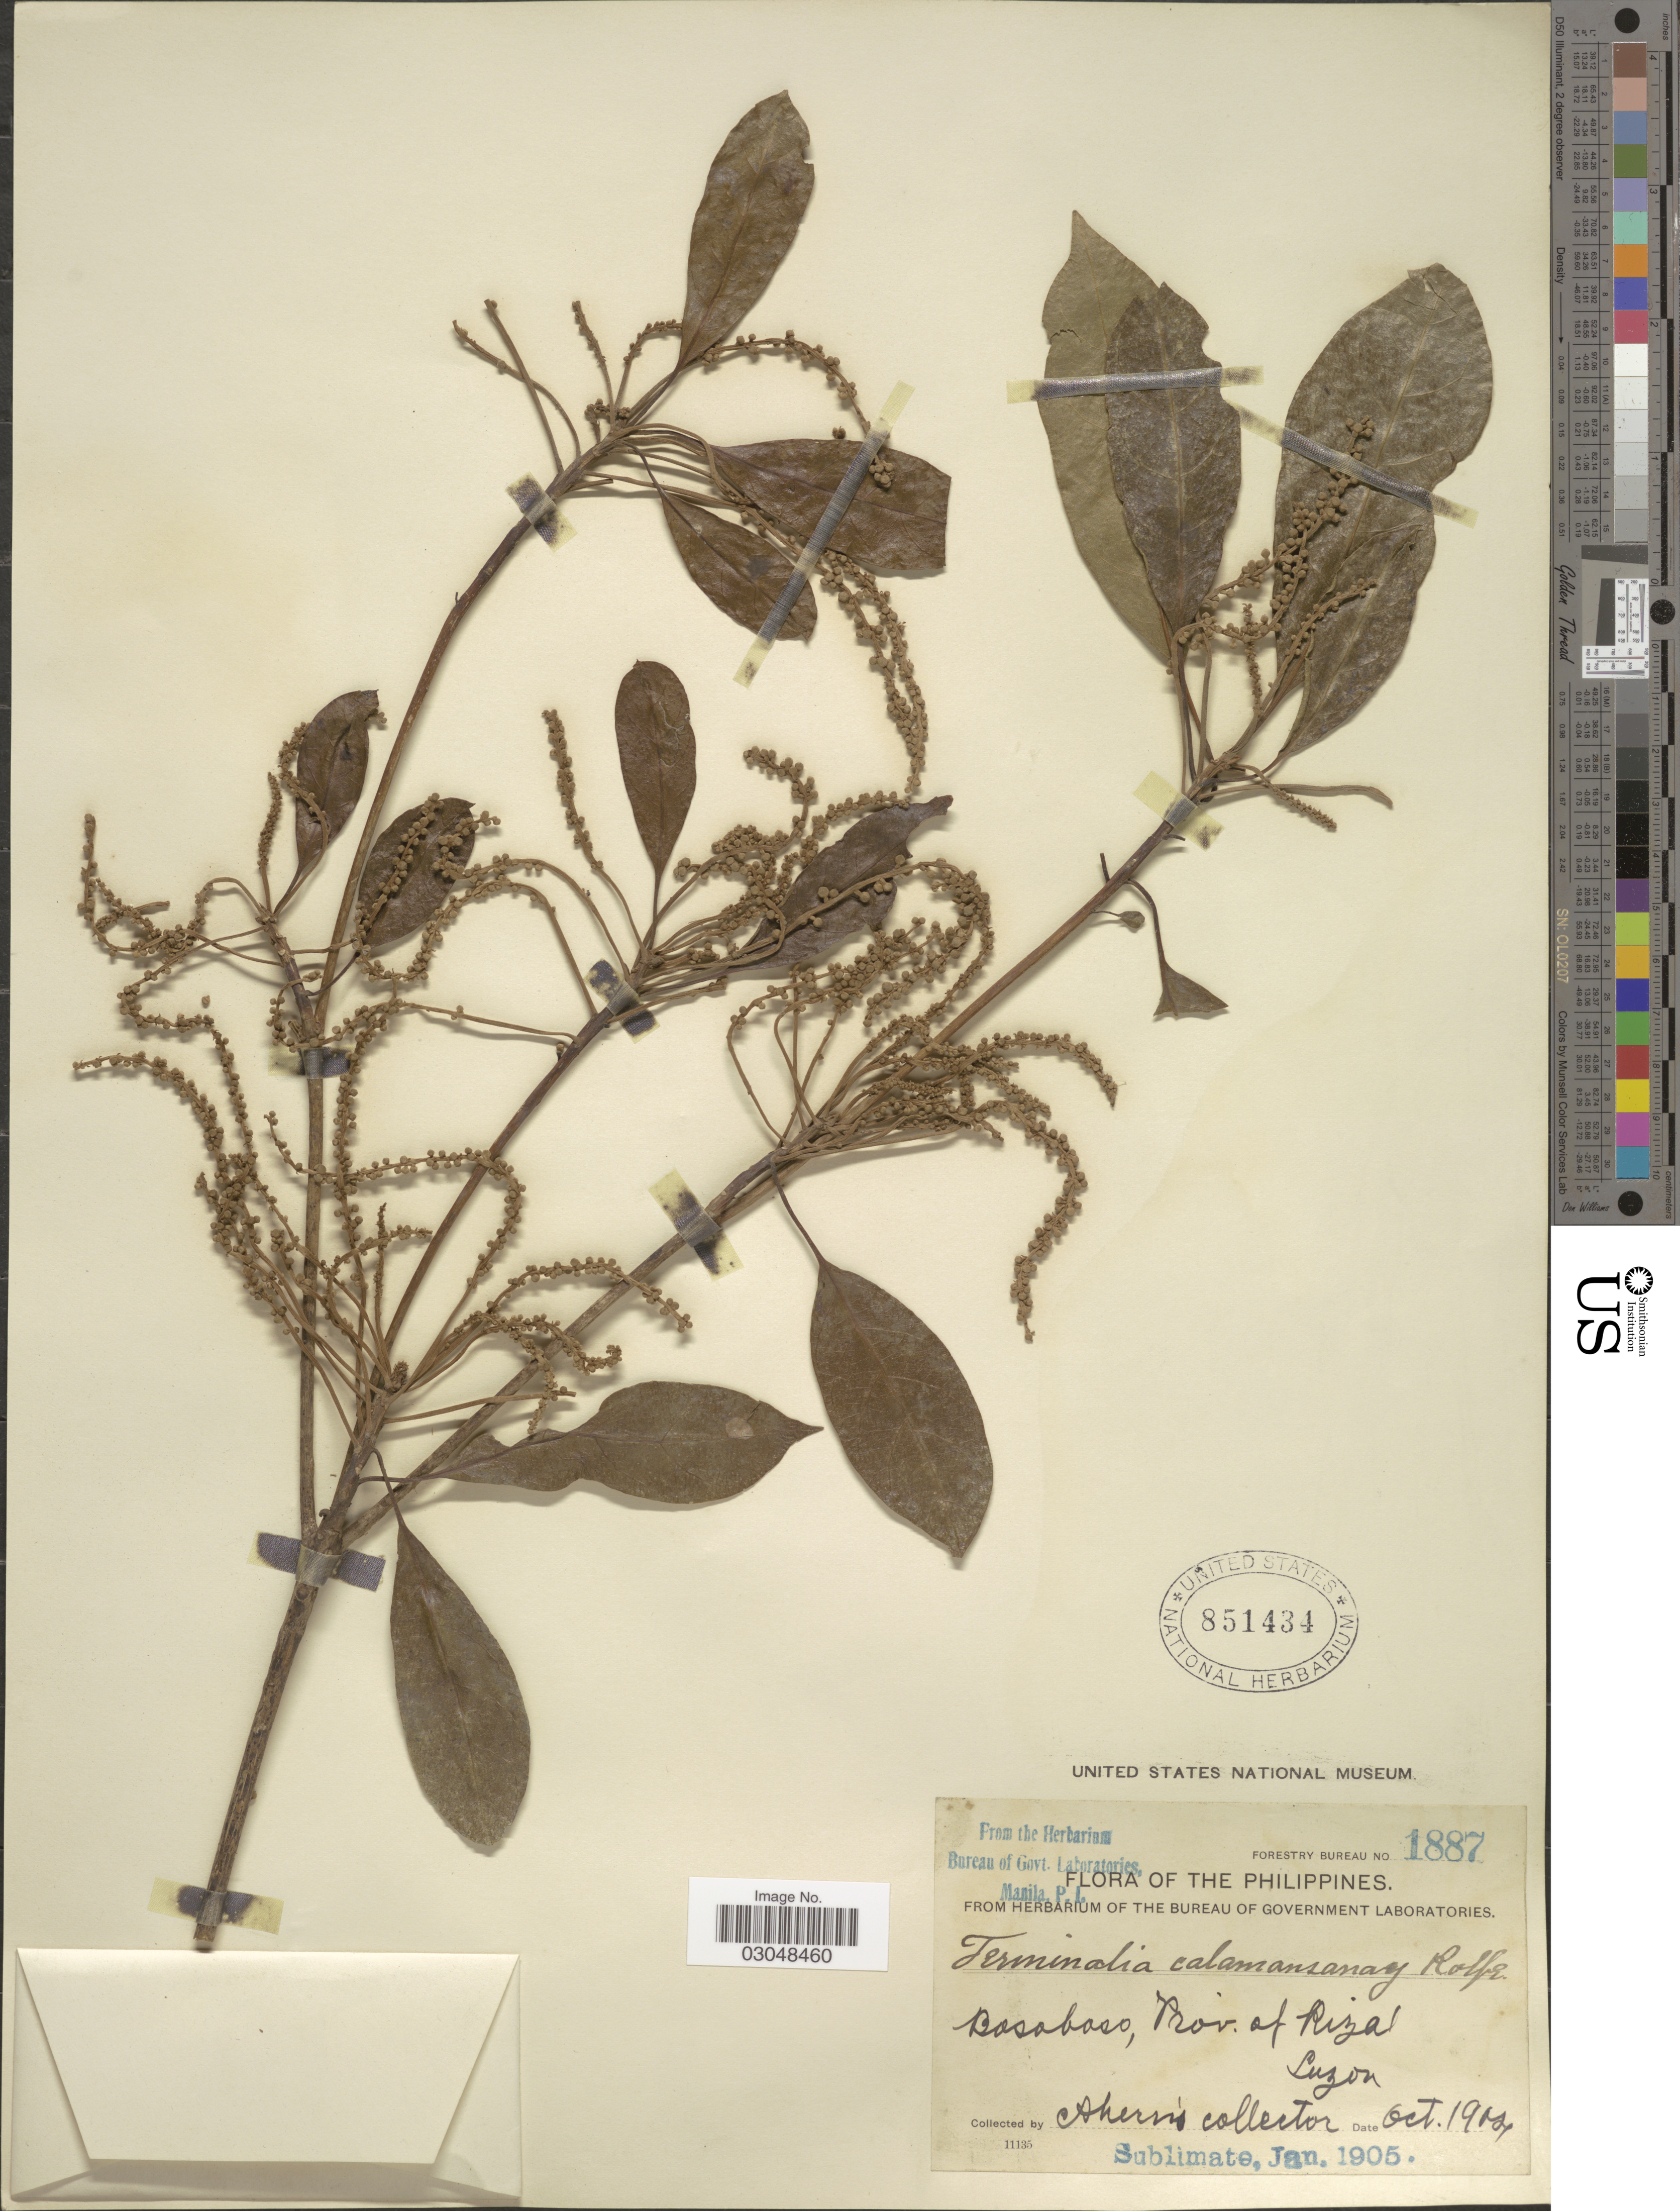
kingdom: Plantae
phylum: Tracheophyta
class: Magnoliopsida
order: Myrtales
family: Combretaceae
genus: Terminalia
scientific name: Terminalia calamansanai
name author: (Blanco) Rolfe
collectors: Ahern's collector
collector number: Forestry Bureau 1887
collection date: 1904-10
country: Philippines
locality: Bosoboso, Prov. of Rizal, Luzon.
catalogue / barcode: US 851434